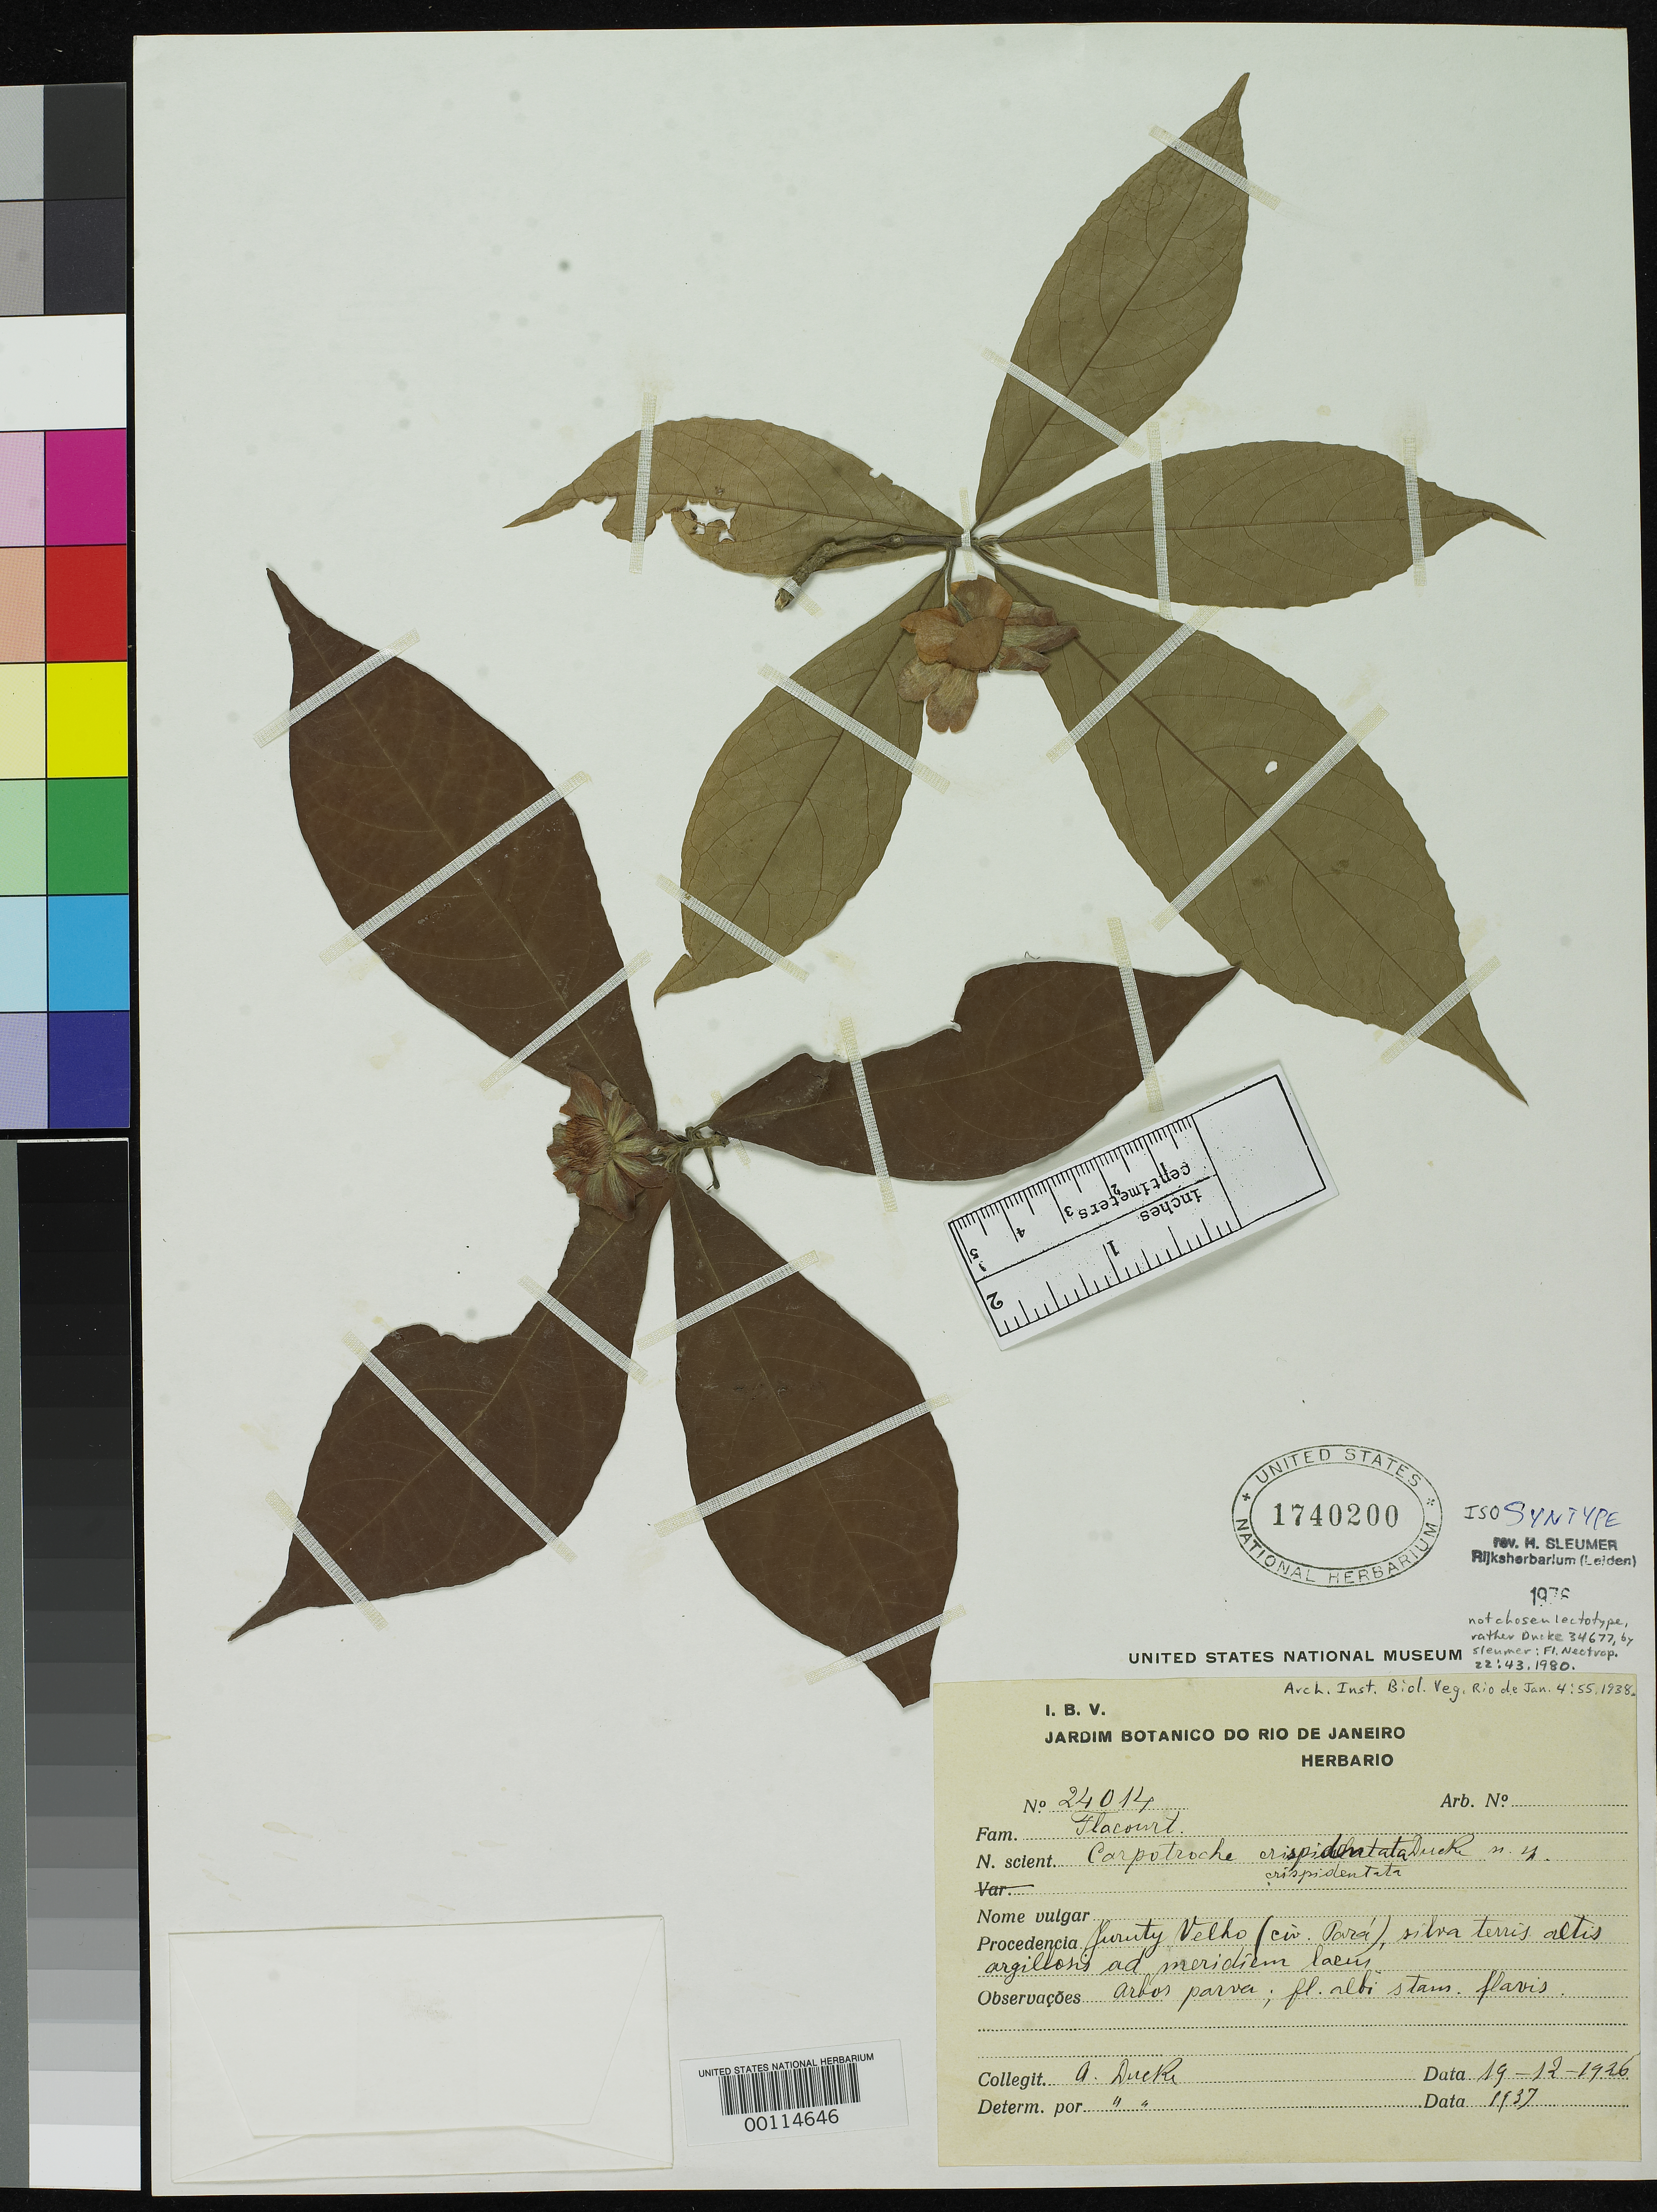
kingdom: Plantae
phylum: Tracheophyta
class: Magnoliopsida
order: Malpighiales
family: Achariaceae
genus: Carpotroche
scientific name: Carpotroche crispidentata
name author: Ducke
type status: Isosyntype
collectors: A. Ducke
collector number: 24014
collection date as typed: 19 Dec 1926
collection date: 1926-12-19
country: Brazil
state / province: Minas Gerais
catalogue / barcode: US 1740200